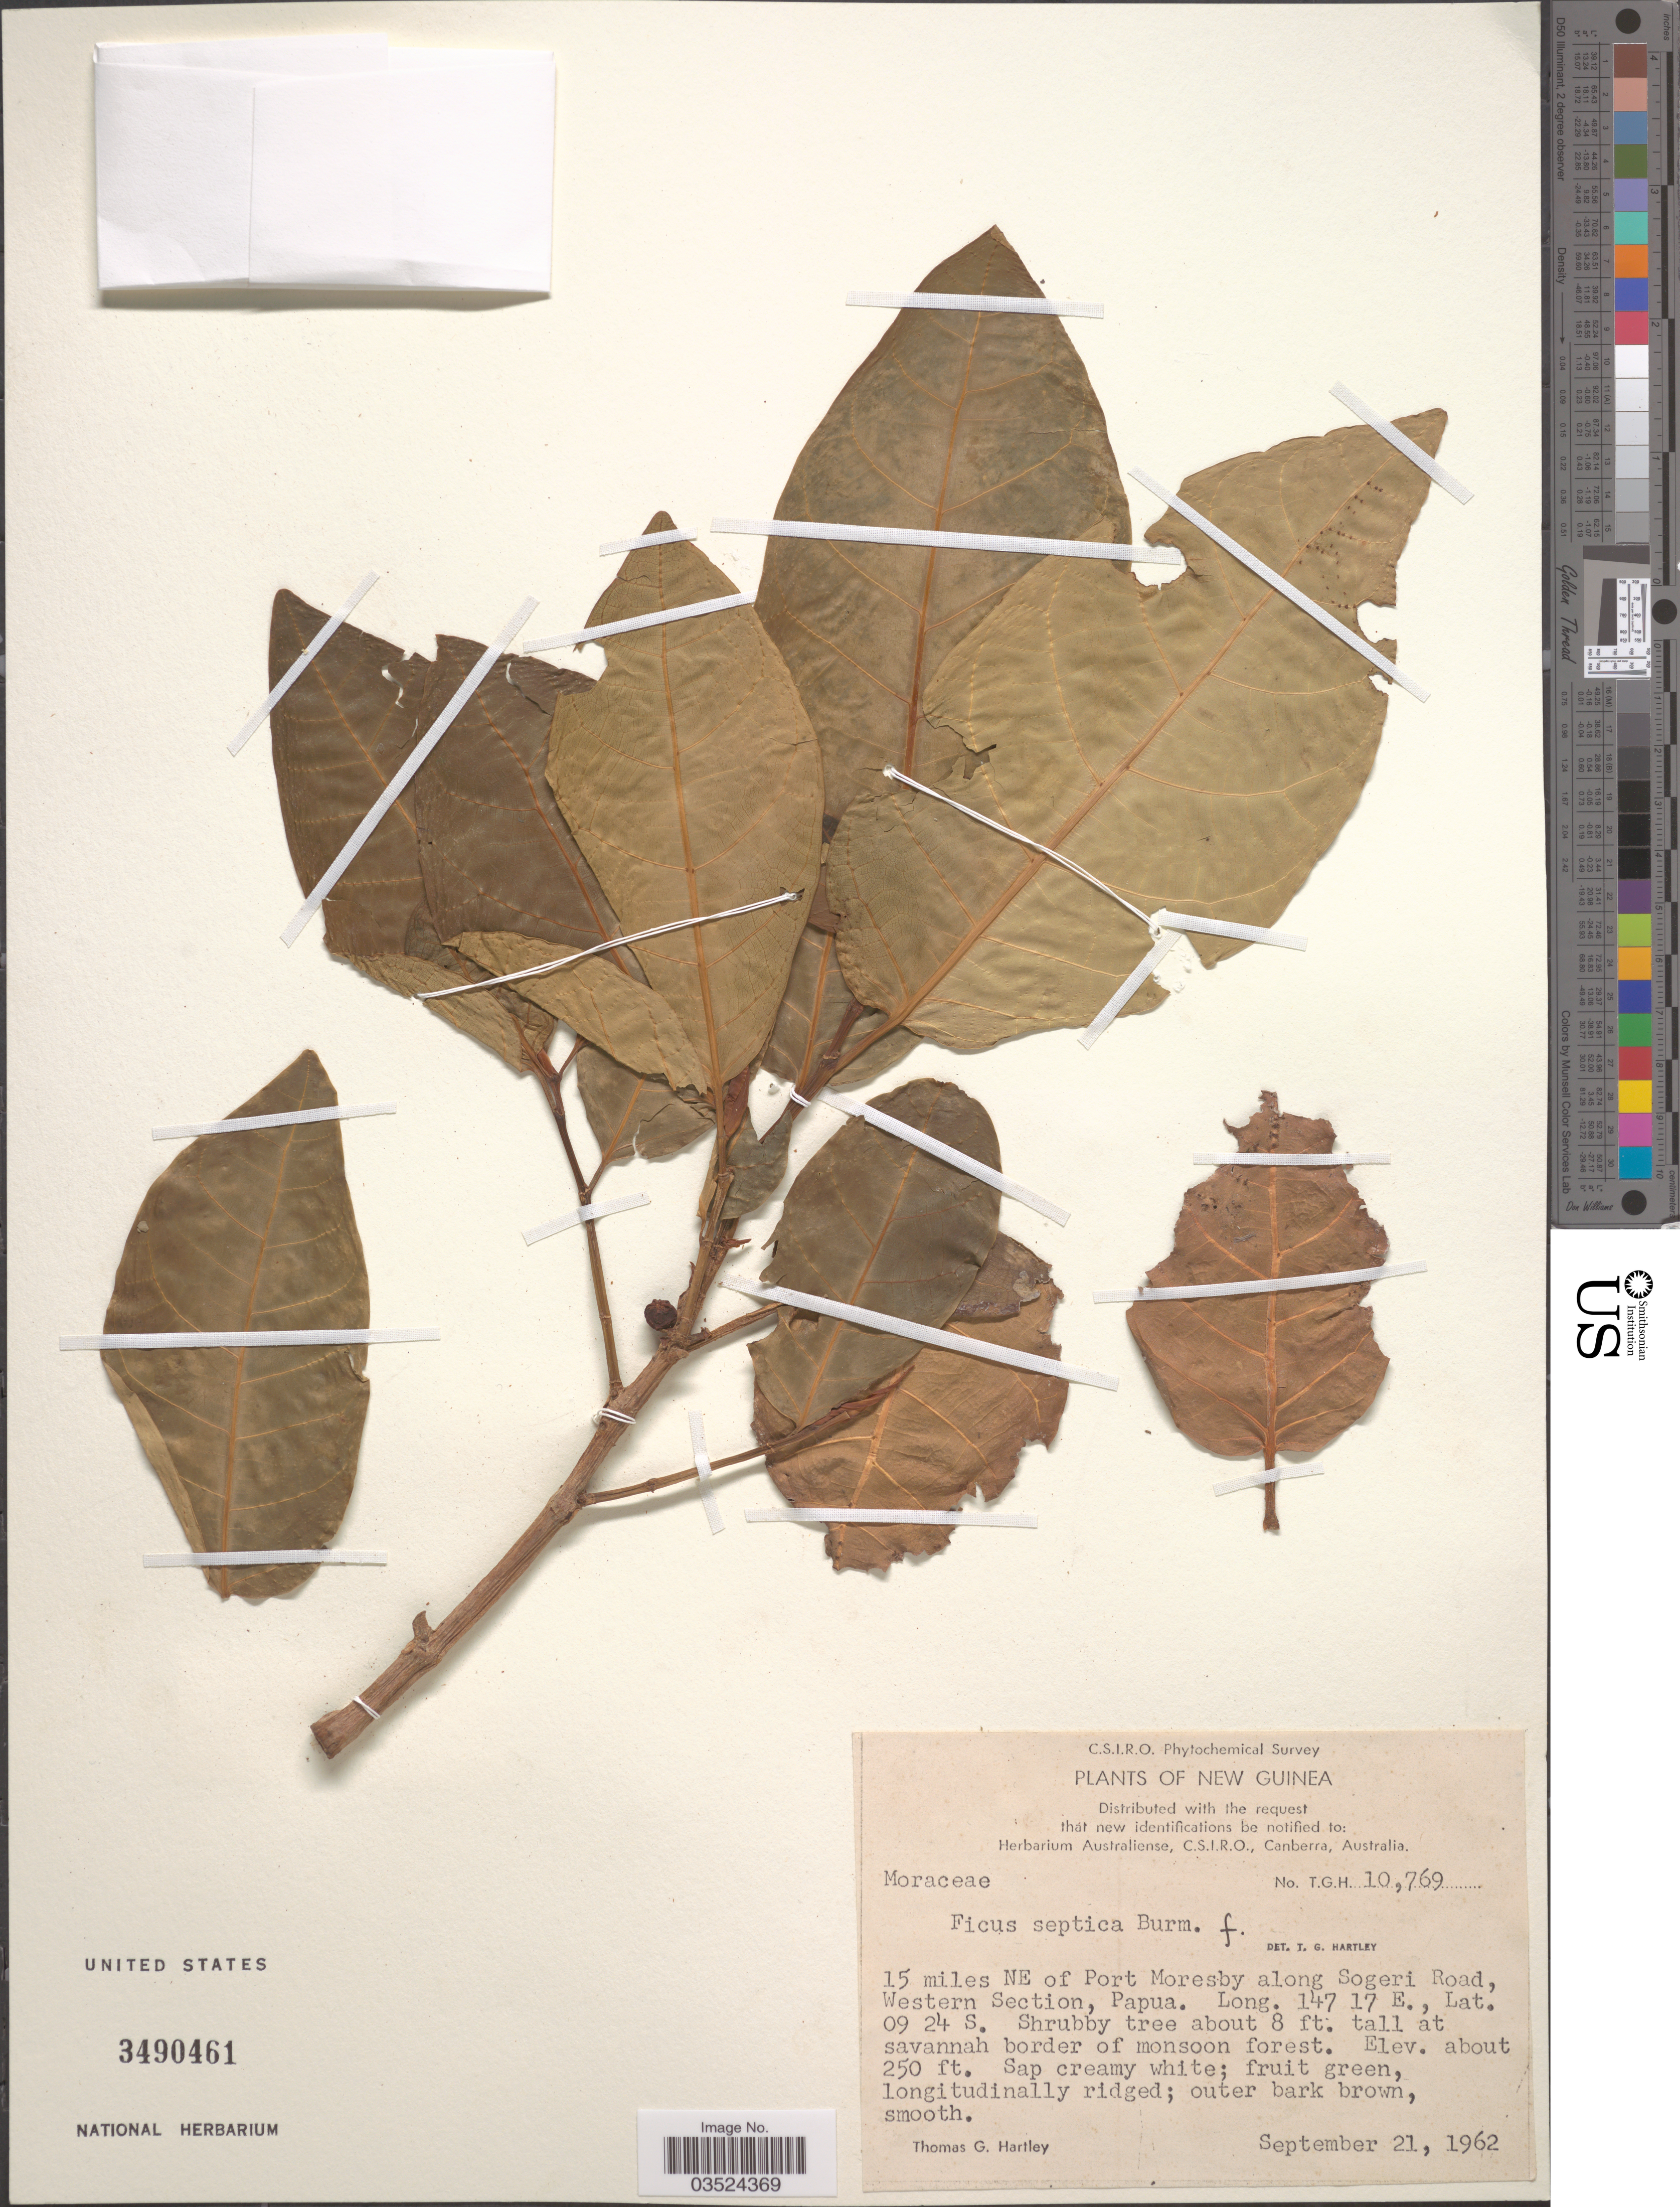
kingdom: Plantae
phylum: Tracheophyta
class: Magnoliopsida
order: Rosales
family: Moraceae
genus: Ficus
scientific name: Ficus septica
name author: Burm. f.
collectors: T. G. Hartley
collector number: TGH10769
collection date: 1962-09-21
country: Papua New Guinea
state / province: Manus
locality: New Guinea. 15 miles NE of Port Moresby along Sogeri Road, Western Section, Papua.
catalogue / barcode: US 3490461